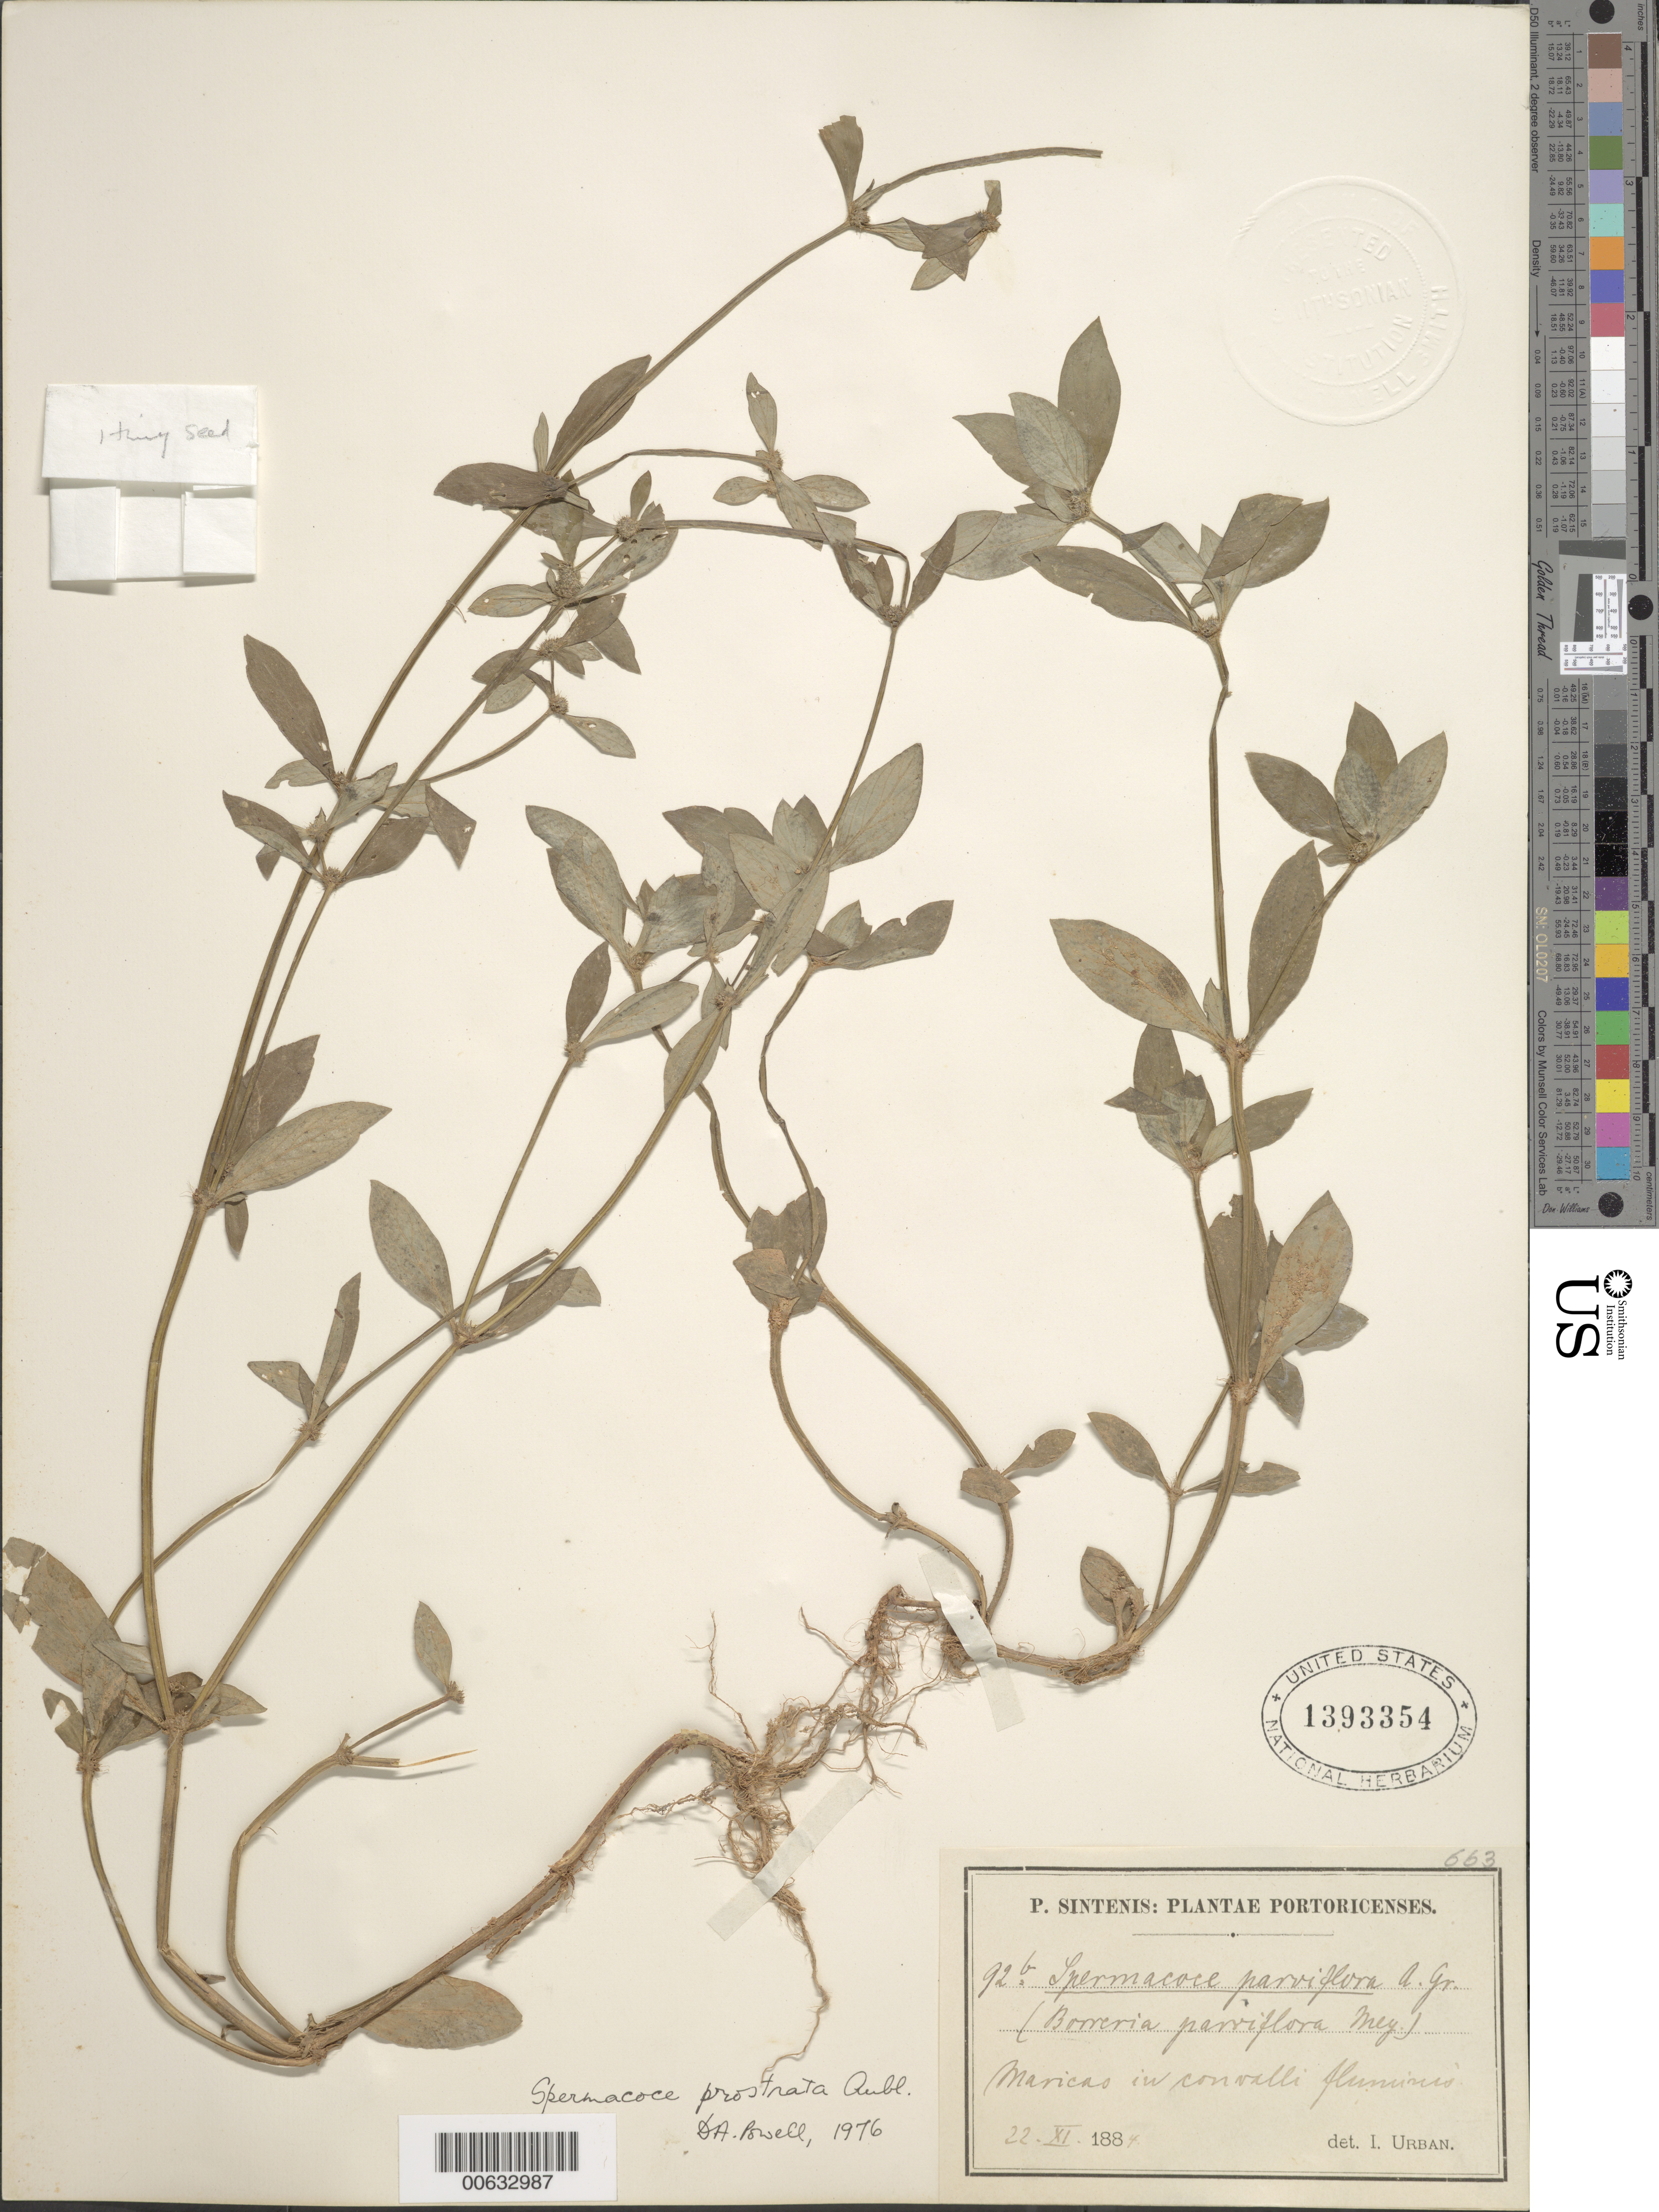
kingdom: Plantae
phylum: Tracheophyta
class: Magnoliopsida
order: Gentianales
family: Rubiaceae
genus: Spermacoce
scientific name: Spermacoce prostrata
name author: Aubl.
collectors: P. Sintenis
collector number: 92b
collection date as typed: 22 Nov 1884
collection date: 1884-11-22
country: Puerto Rico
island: Greater Antilles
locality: Maricao, in convalli fluminis.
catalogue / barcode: US 1393354